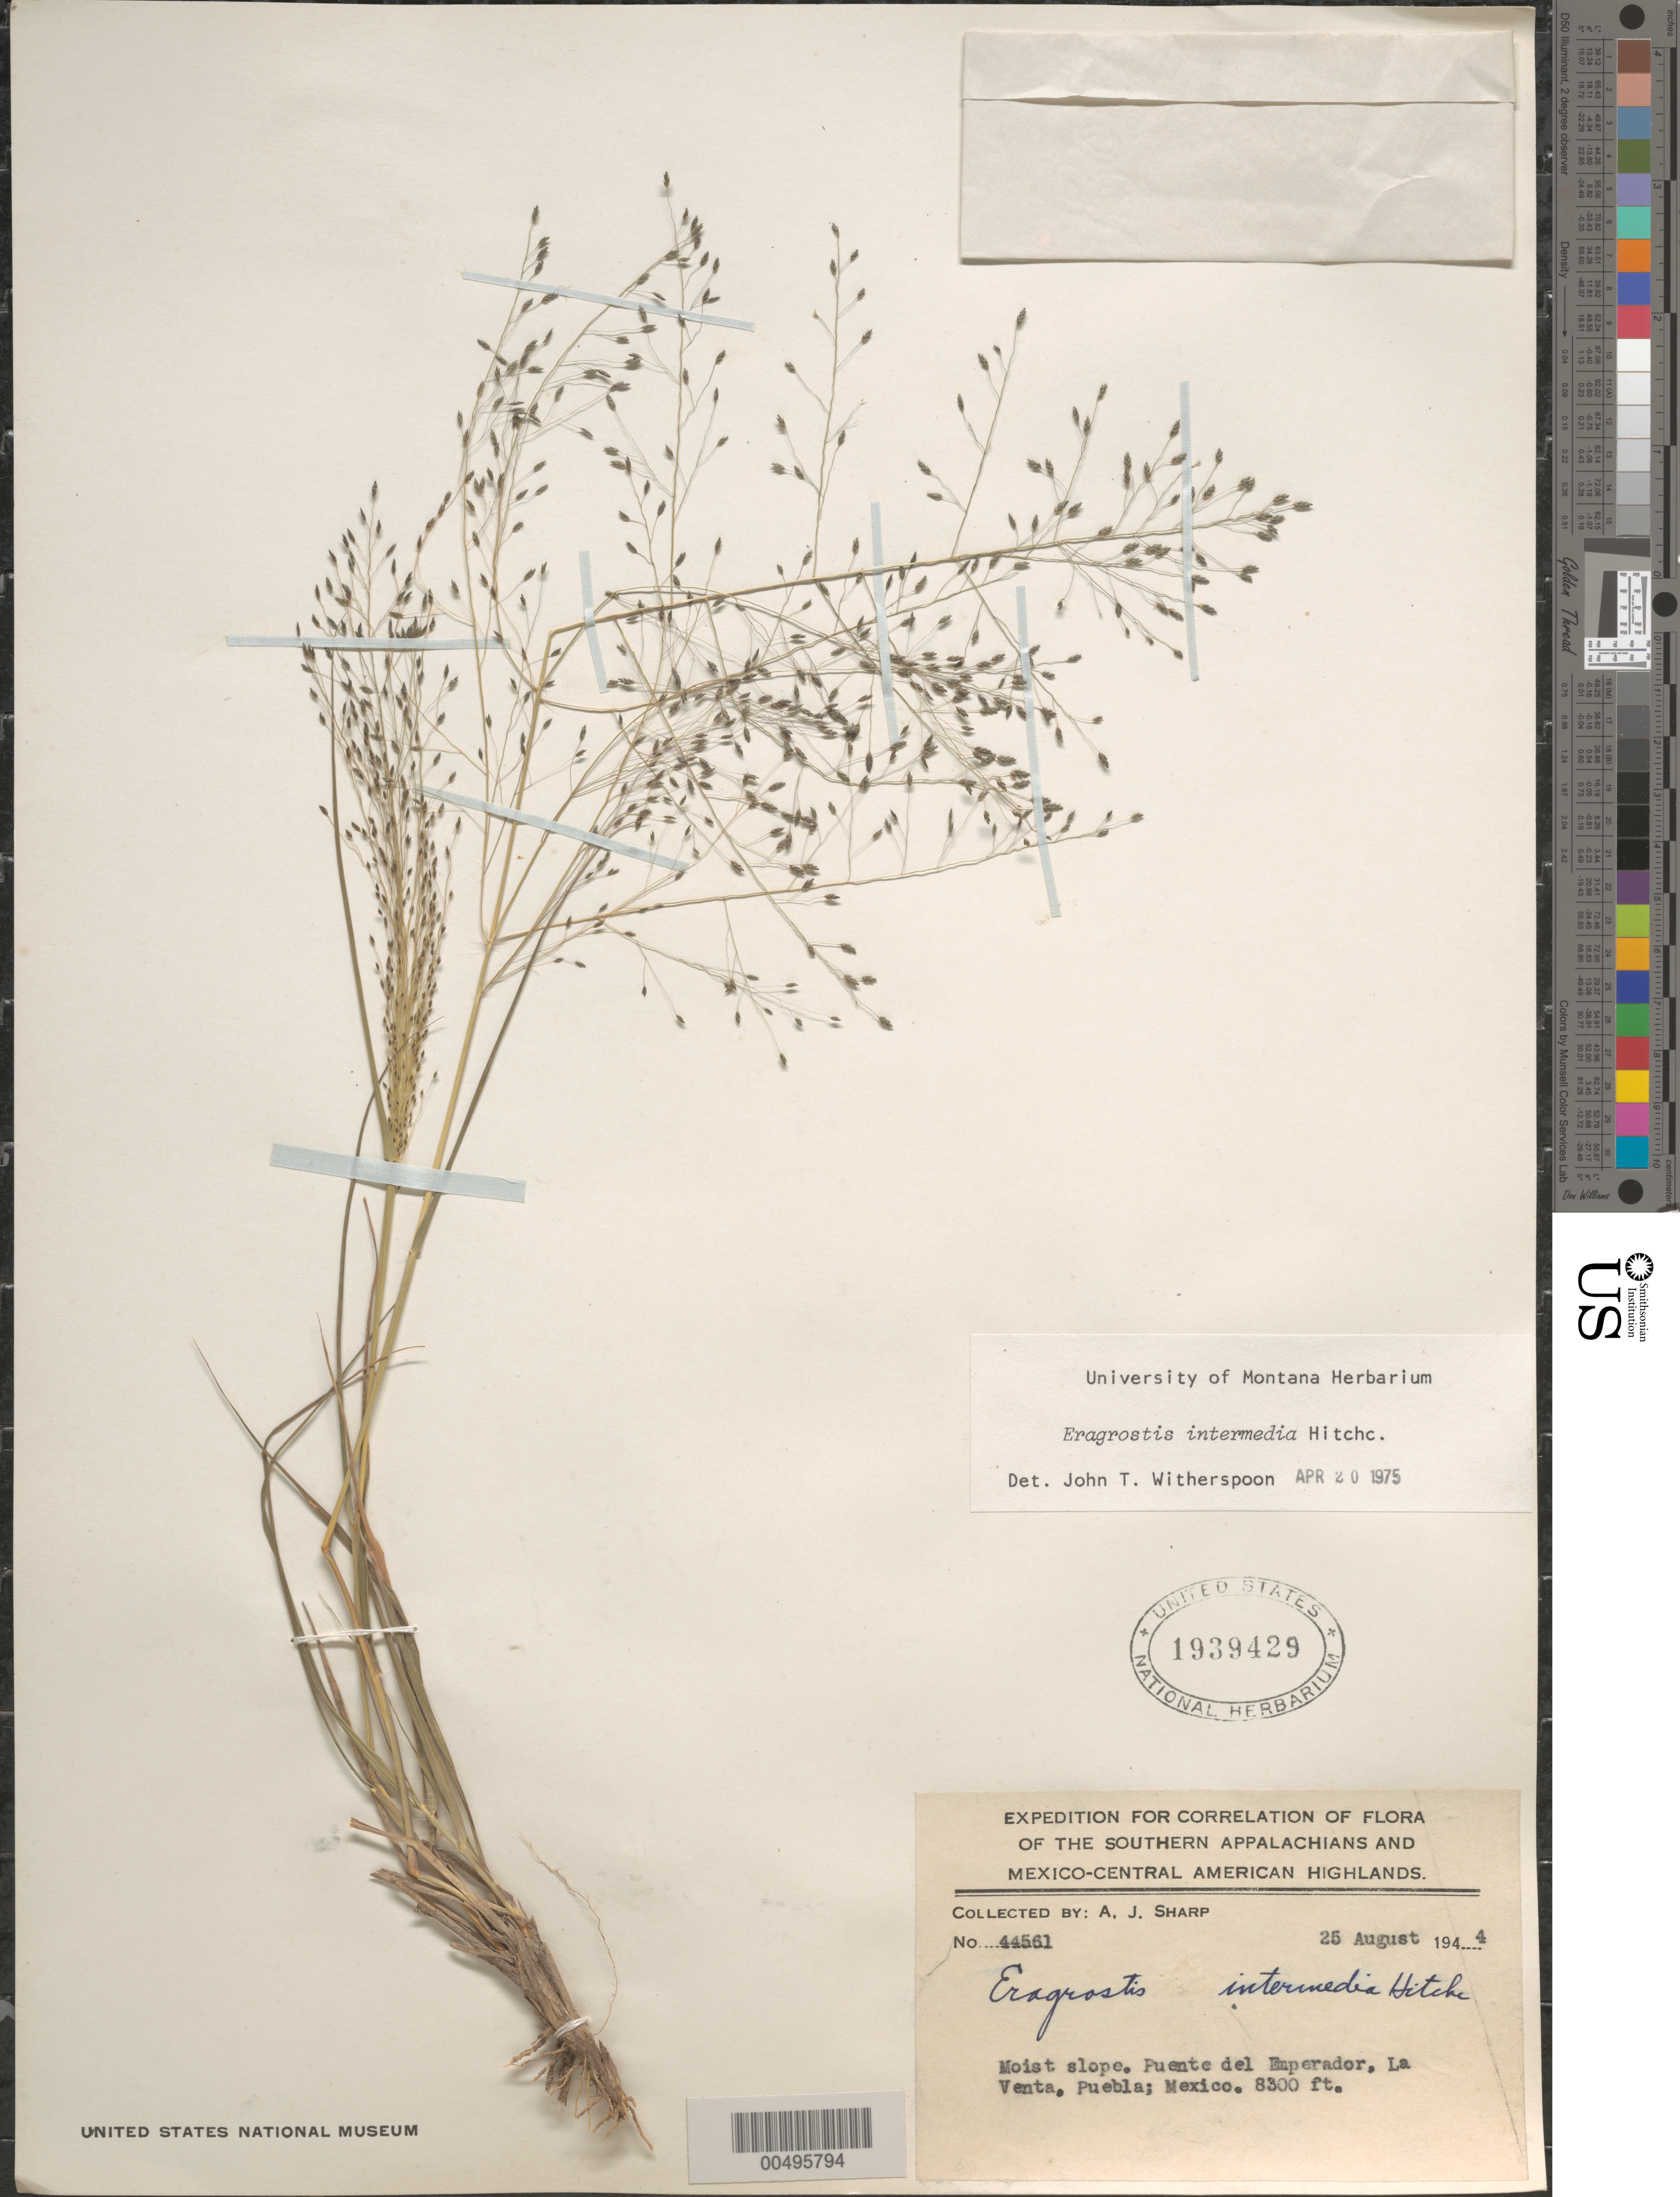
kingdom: Plantae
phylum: Tracheophyta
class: Liliopsida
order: Poales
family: Poaceae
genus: Eragrostis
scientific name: Eragrostis intermedia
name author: Hitchc.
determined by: Witherspoon, John T.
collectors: A. J. Sharp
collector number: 44561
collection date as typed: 25 Aug 1944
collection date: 1944-08-25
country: Mexico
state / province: Puebla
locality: Puente del Emperador, La Venta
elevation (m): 2530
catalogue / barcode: US 1939429